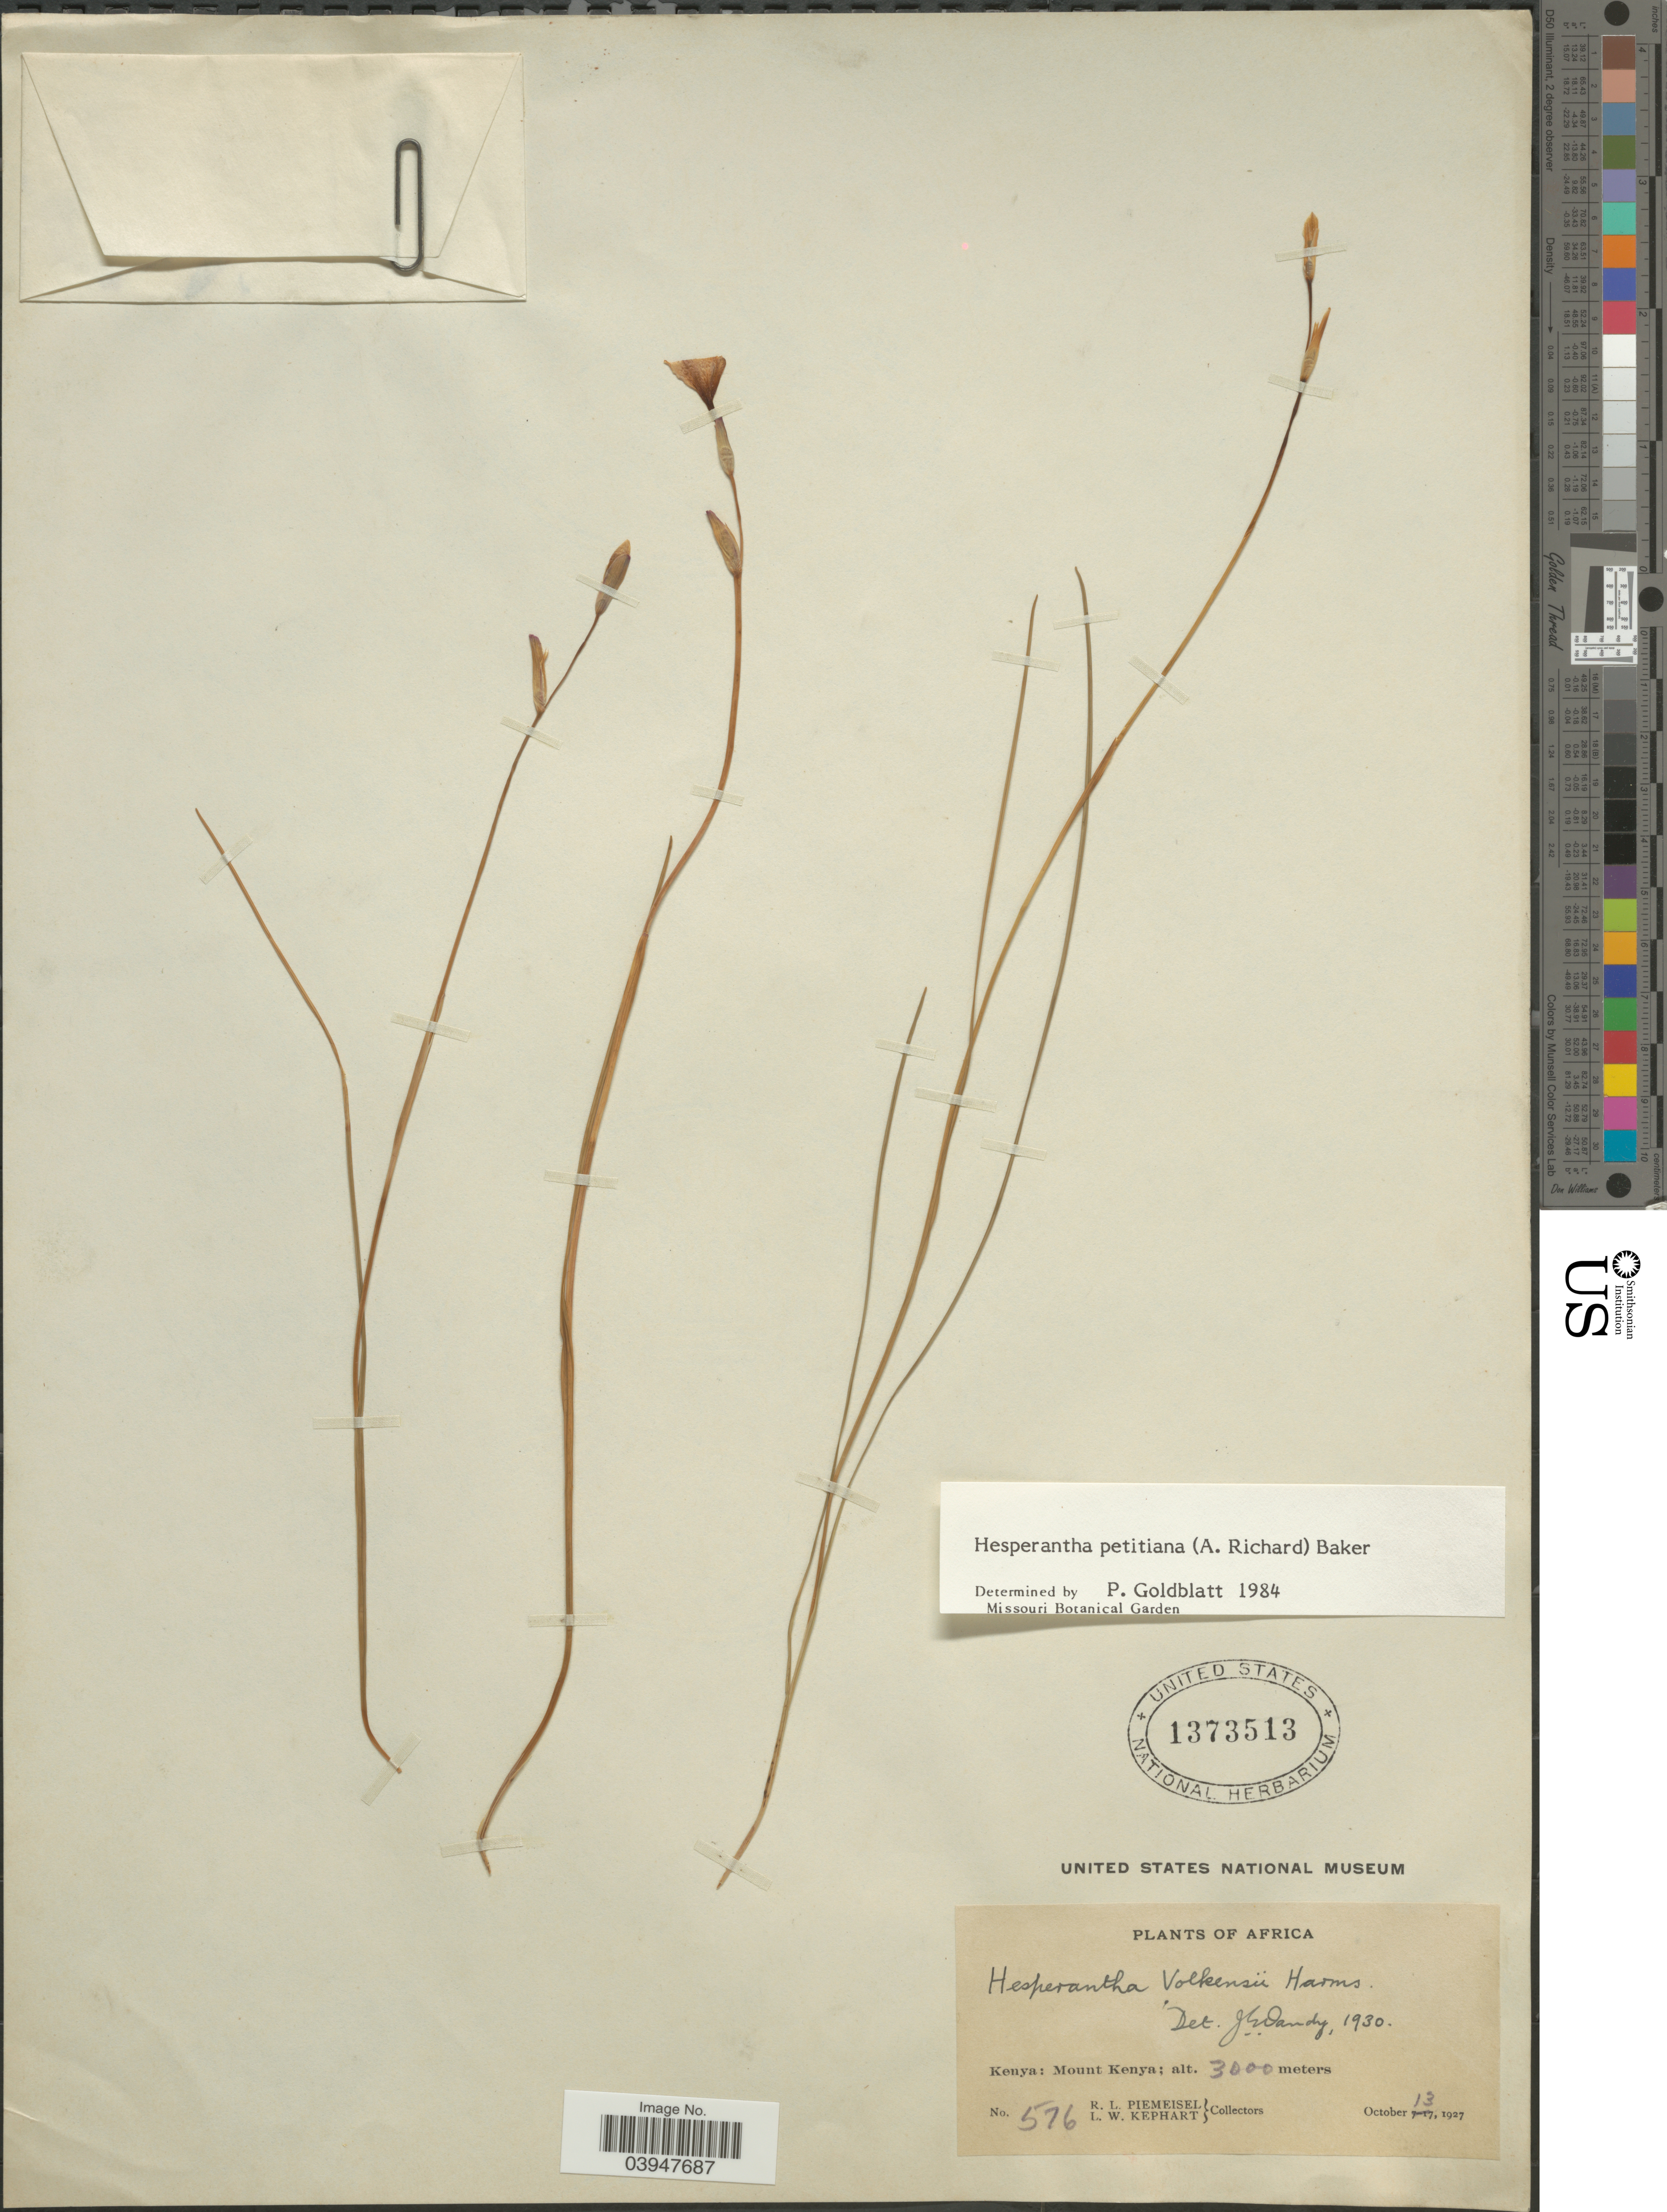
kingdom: Plantae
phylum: Tracheophyta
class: Liliopsida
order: Asparagales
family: Iridaceae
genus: Hesperantha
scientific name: Hesperantha petitiana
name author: (A. Rich.) Baker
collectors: R. L. Piemeisel & L. W. Kephart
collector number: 576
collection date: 1927-10-13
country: Kenya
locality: Mount Kenya.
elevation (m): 3000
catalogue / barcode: US 1373513